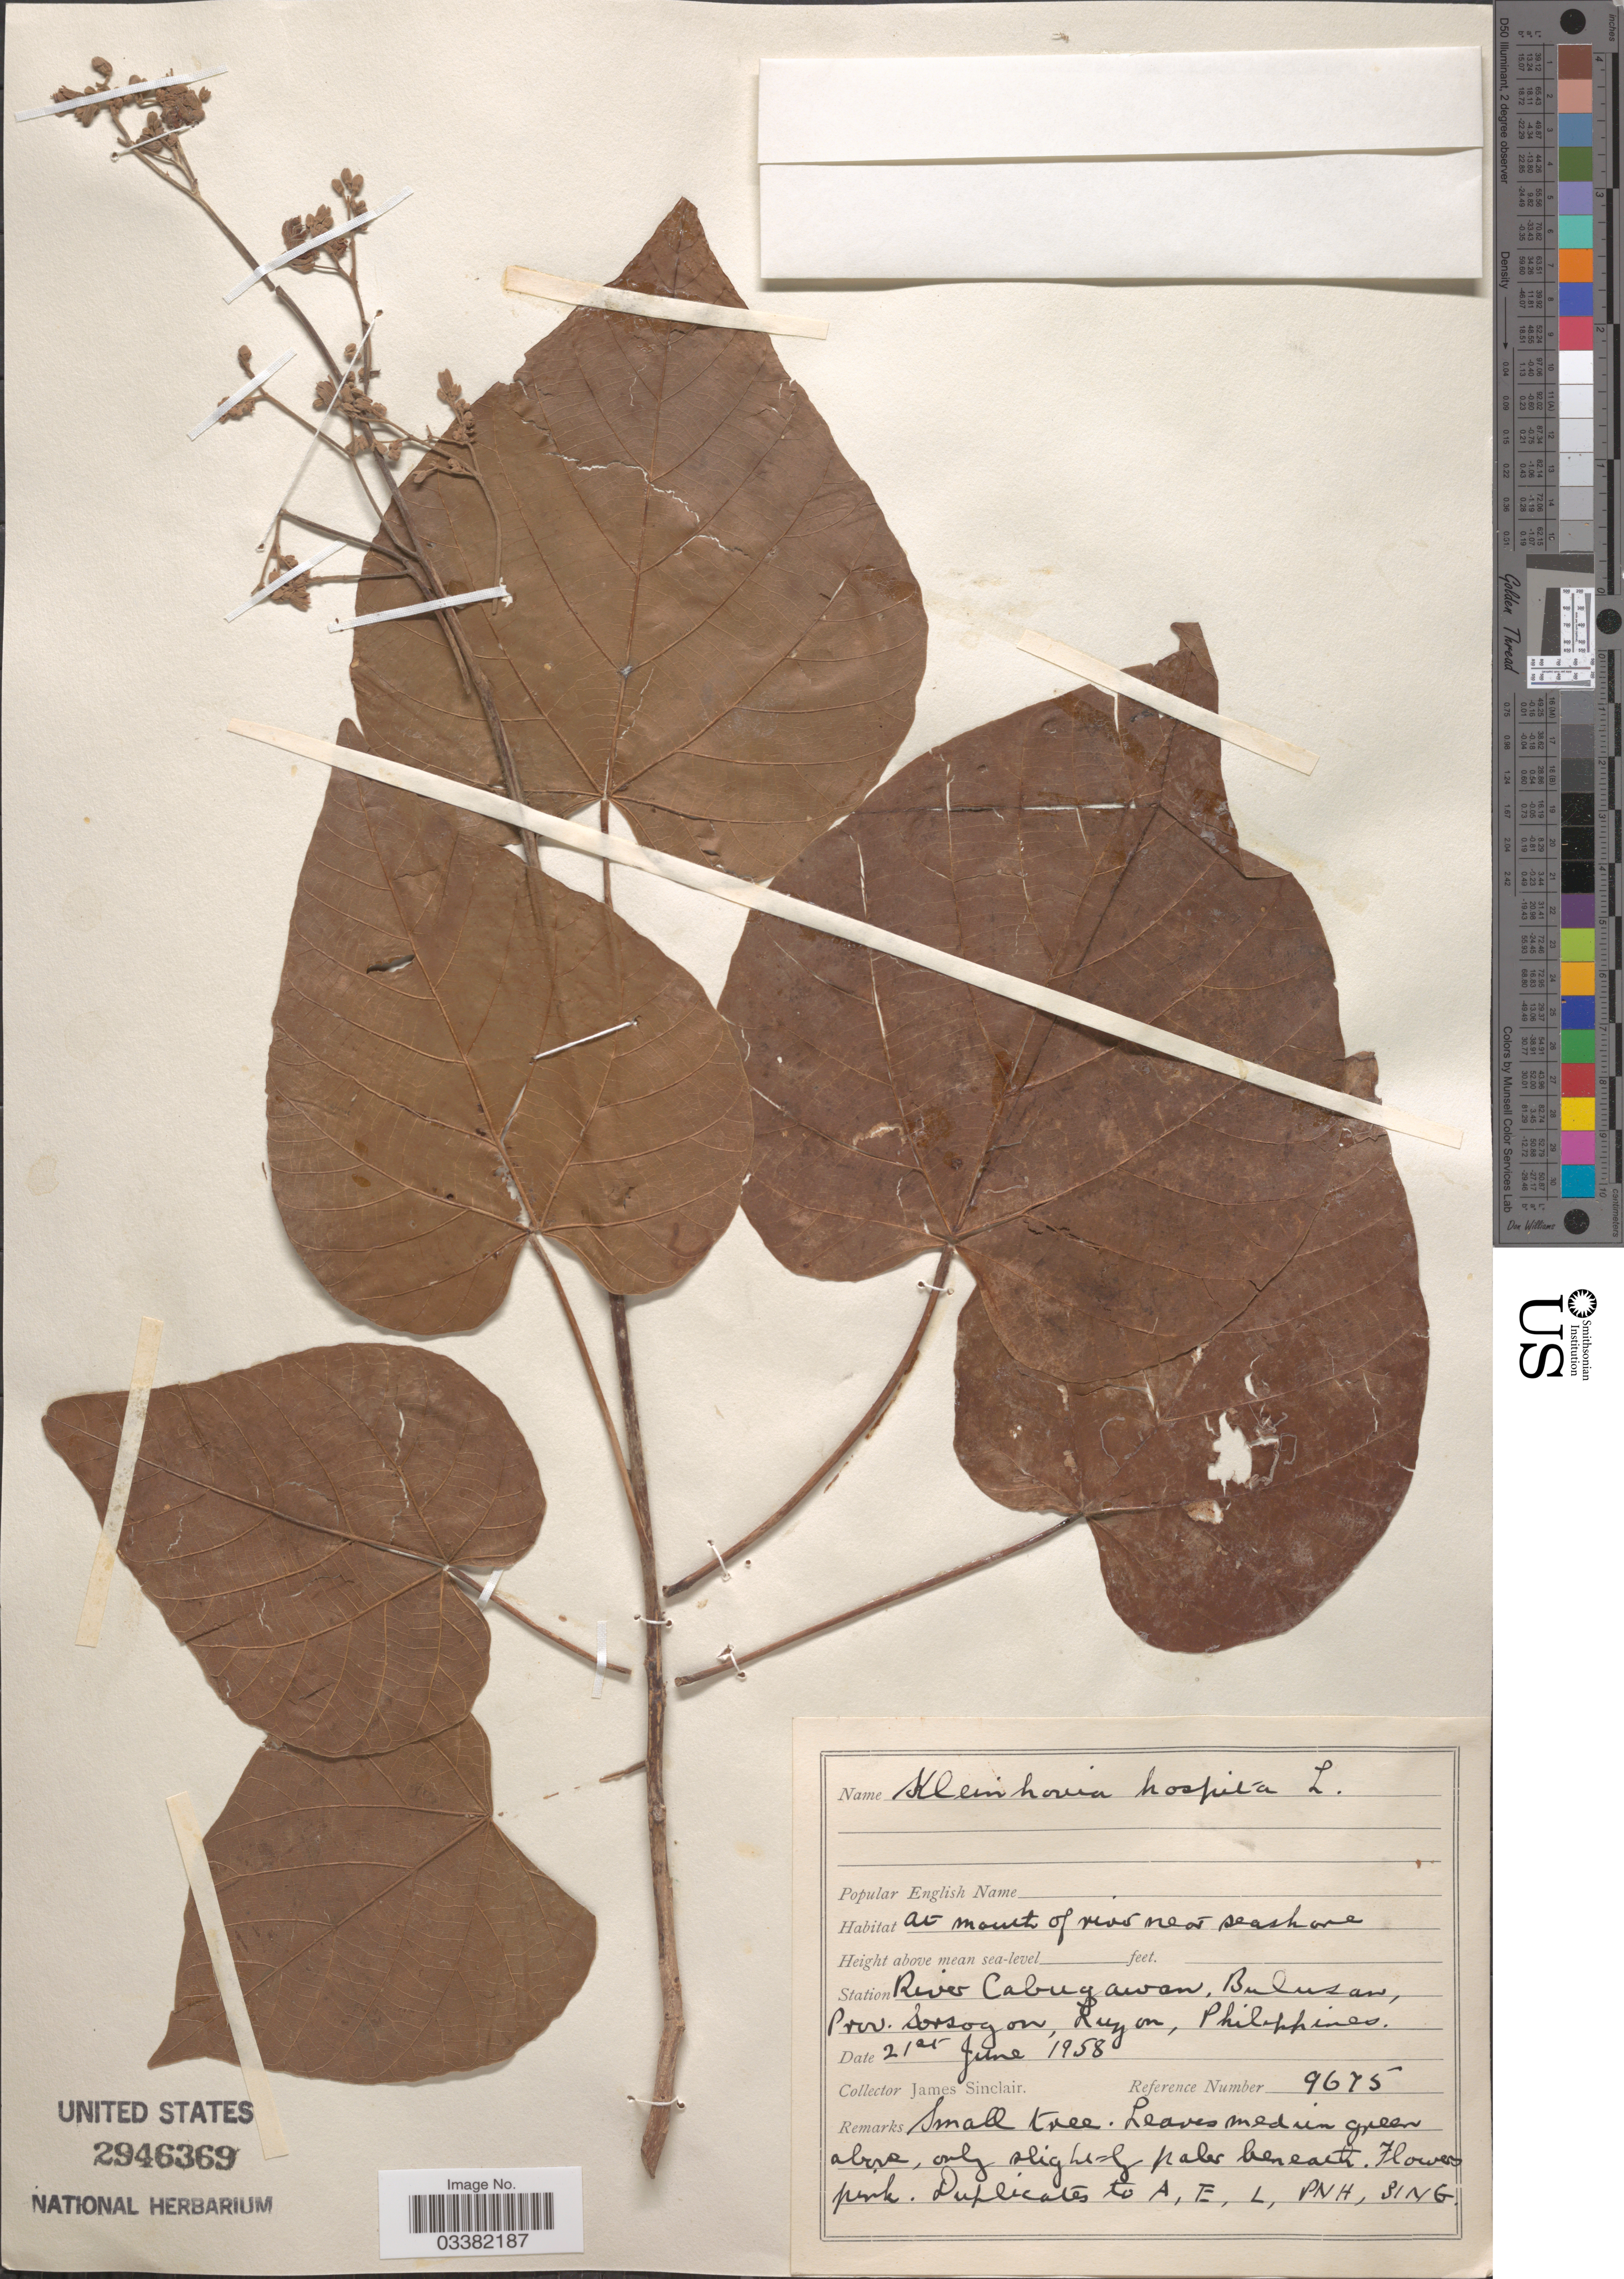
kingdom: Plantae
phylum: Tracheophyta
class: Magnoliopsida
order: Malvales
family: Malvaceae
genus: Kleinhovia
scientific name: Kleinhovia hospita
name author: L.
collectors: J. Sinclair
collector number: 9675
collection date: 1958-06-21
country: Philippines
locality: Station River Cabugawan, Bulusan, Prov. Sorsogon, Luzon.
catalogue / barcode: US 2946369